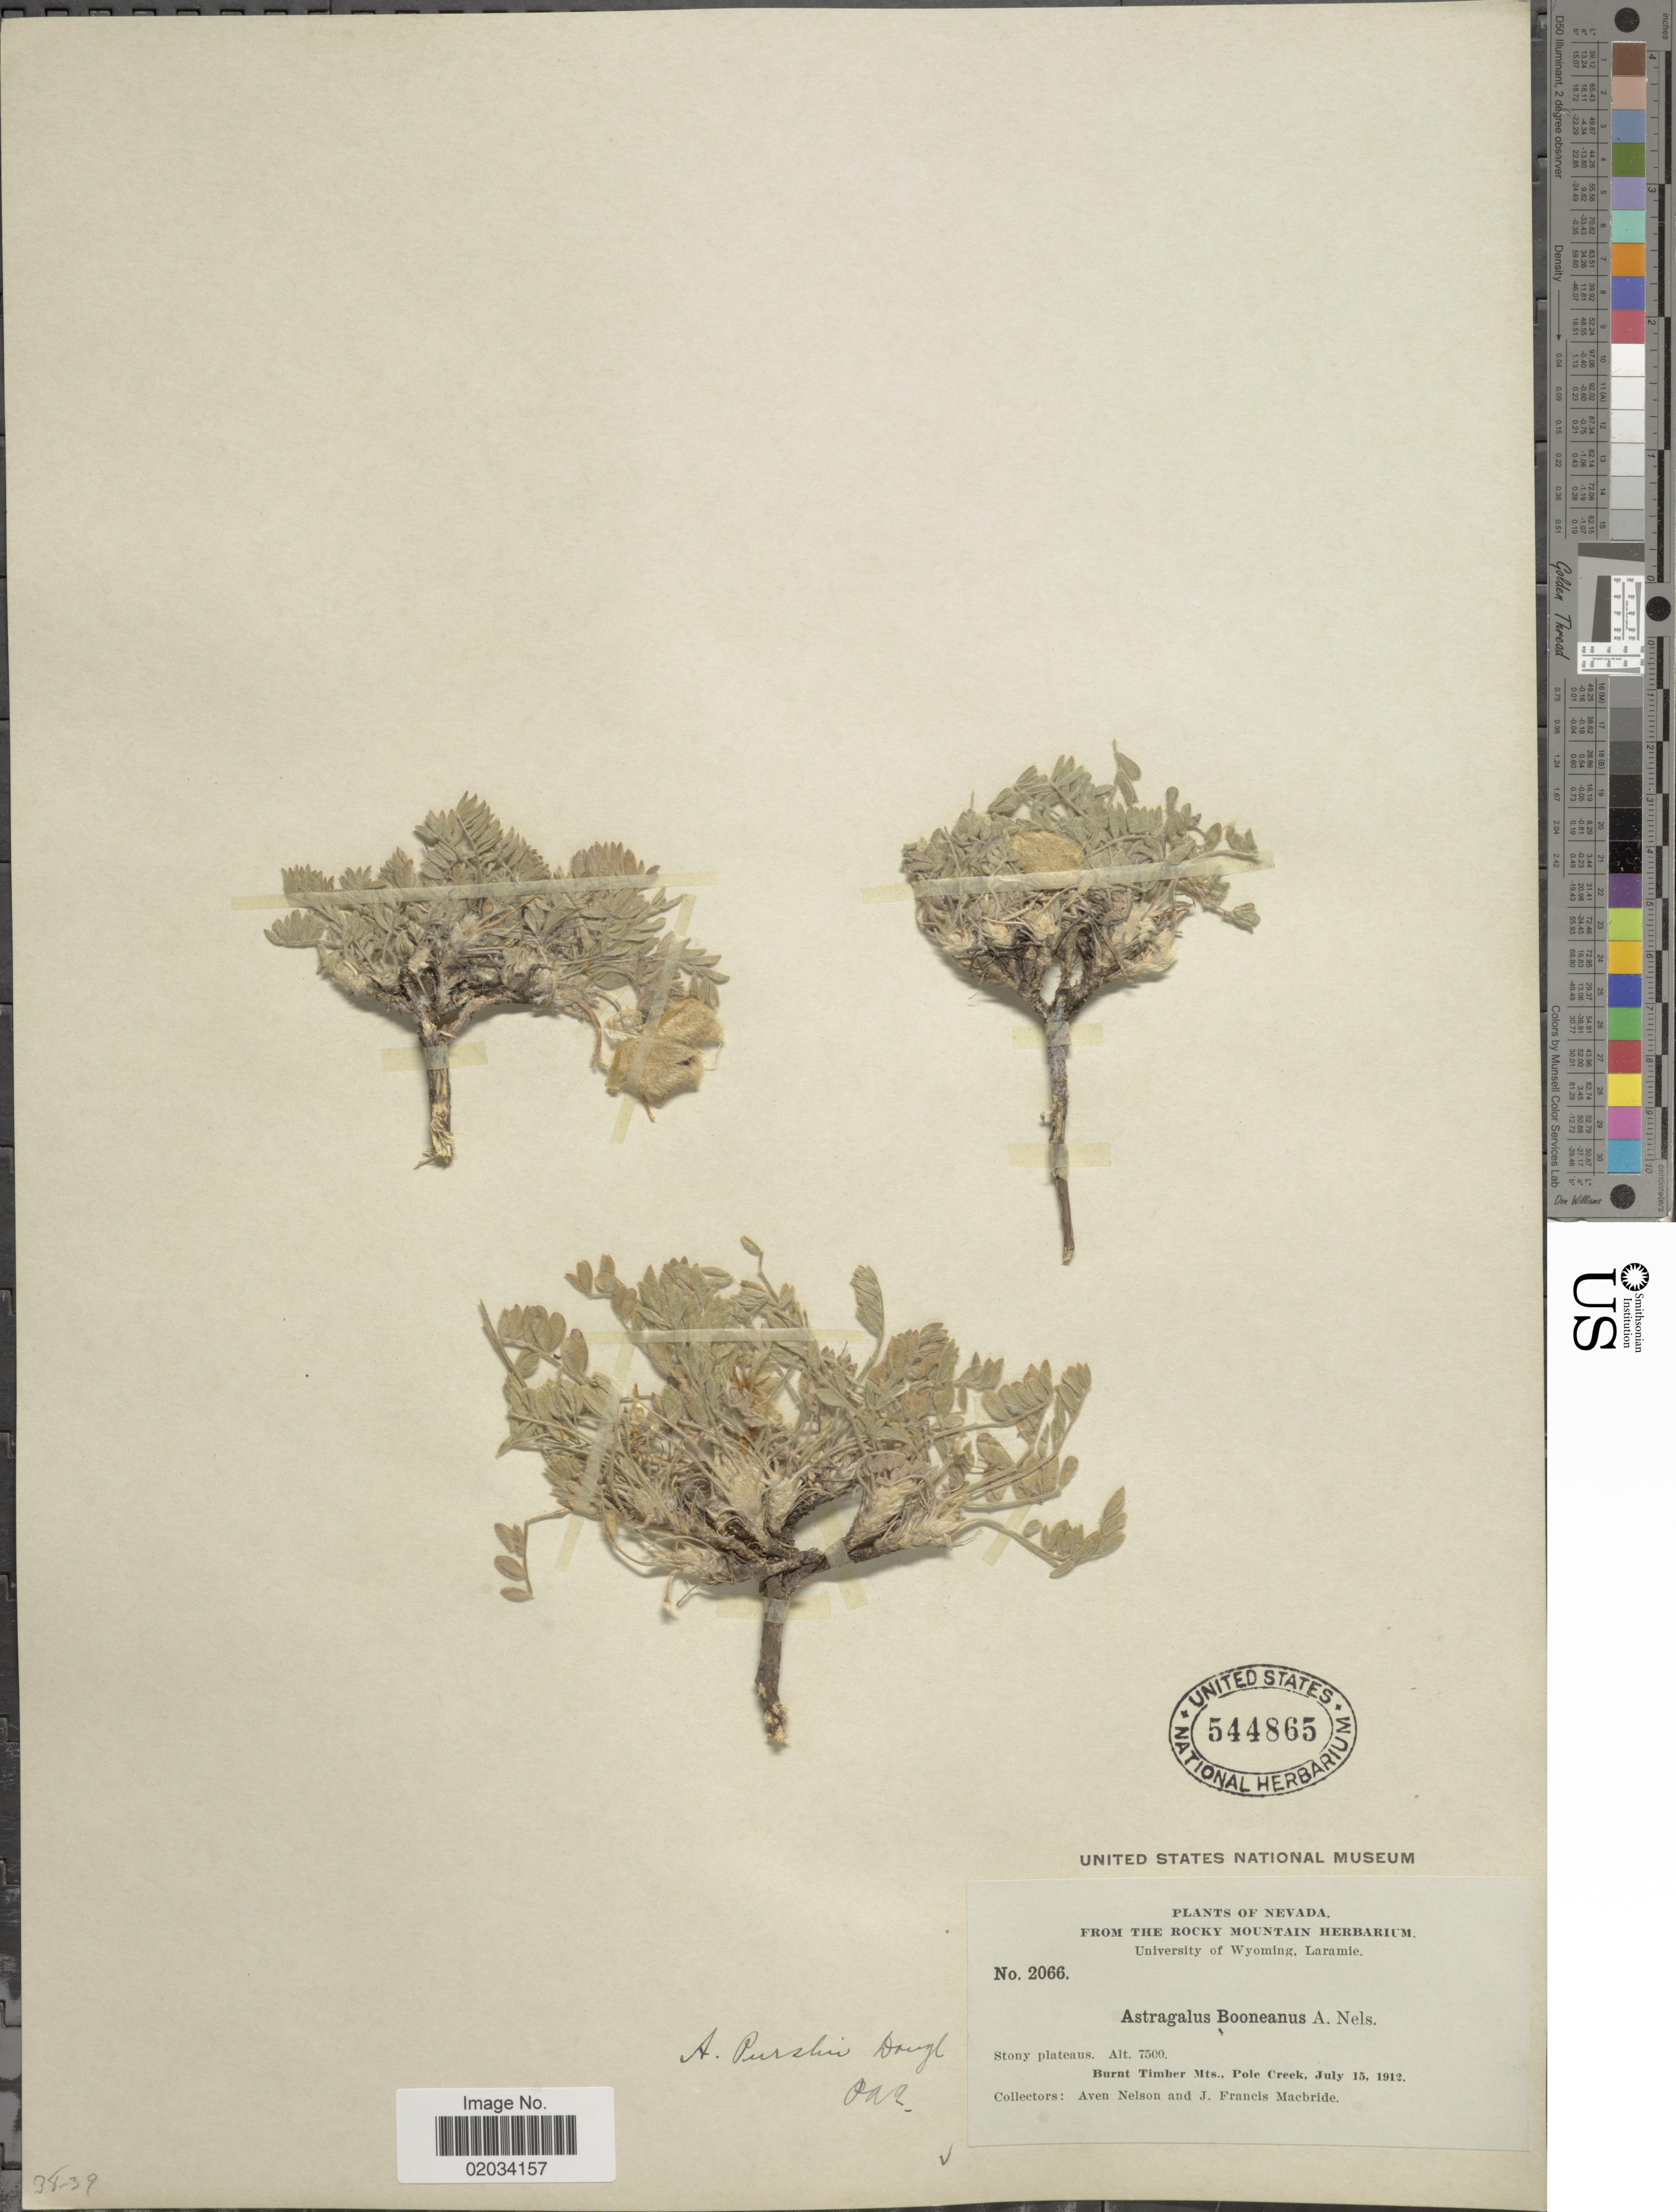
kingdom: Plantae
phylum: Tracheophyta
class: Magnoliopsida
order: Fabales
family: Fabaceae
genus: Astragalus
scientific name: Astragalus purshii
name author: Douglas ex Hook.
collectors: A. Nelson & J. F. Macbride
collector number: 2066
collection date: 1912-07-15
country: United States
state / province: Nevada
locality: Burnt Timber Mts., Pole Creek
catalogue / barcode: US 544865